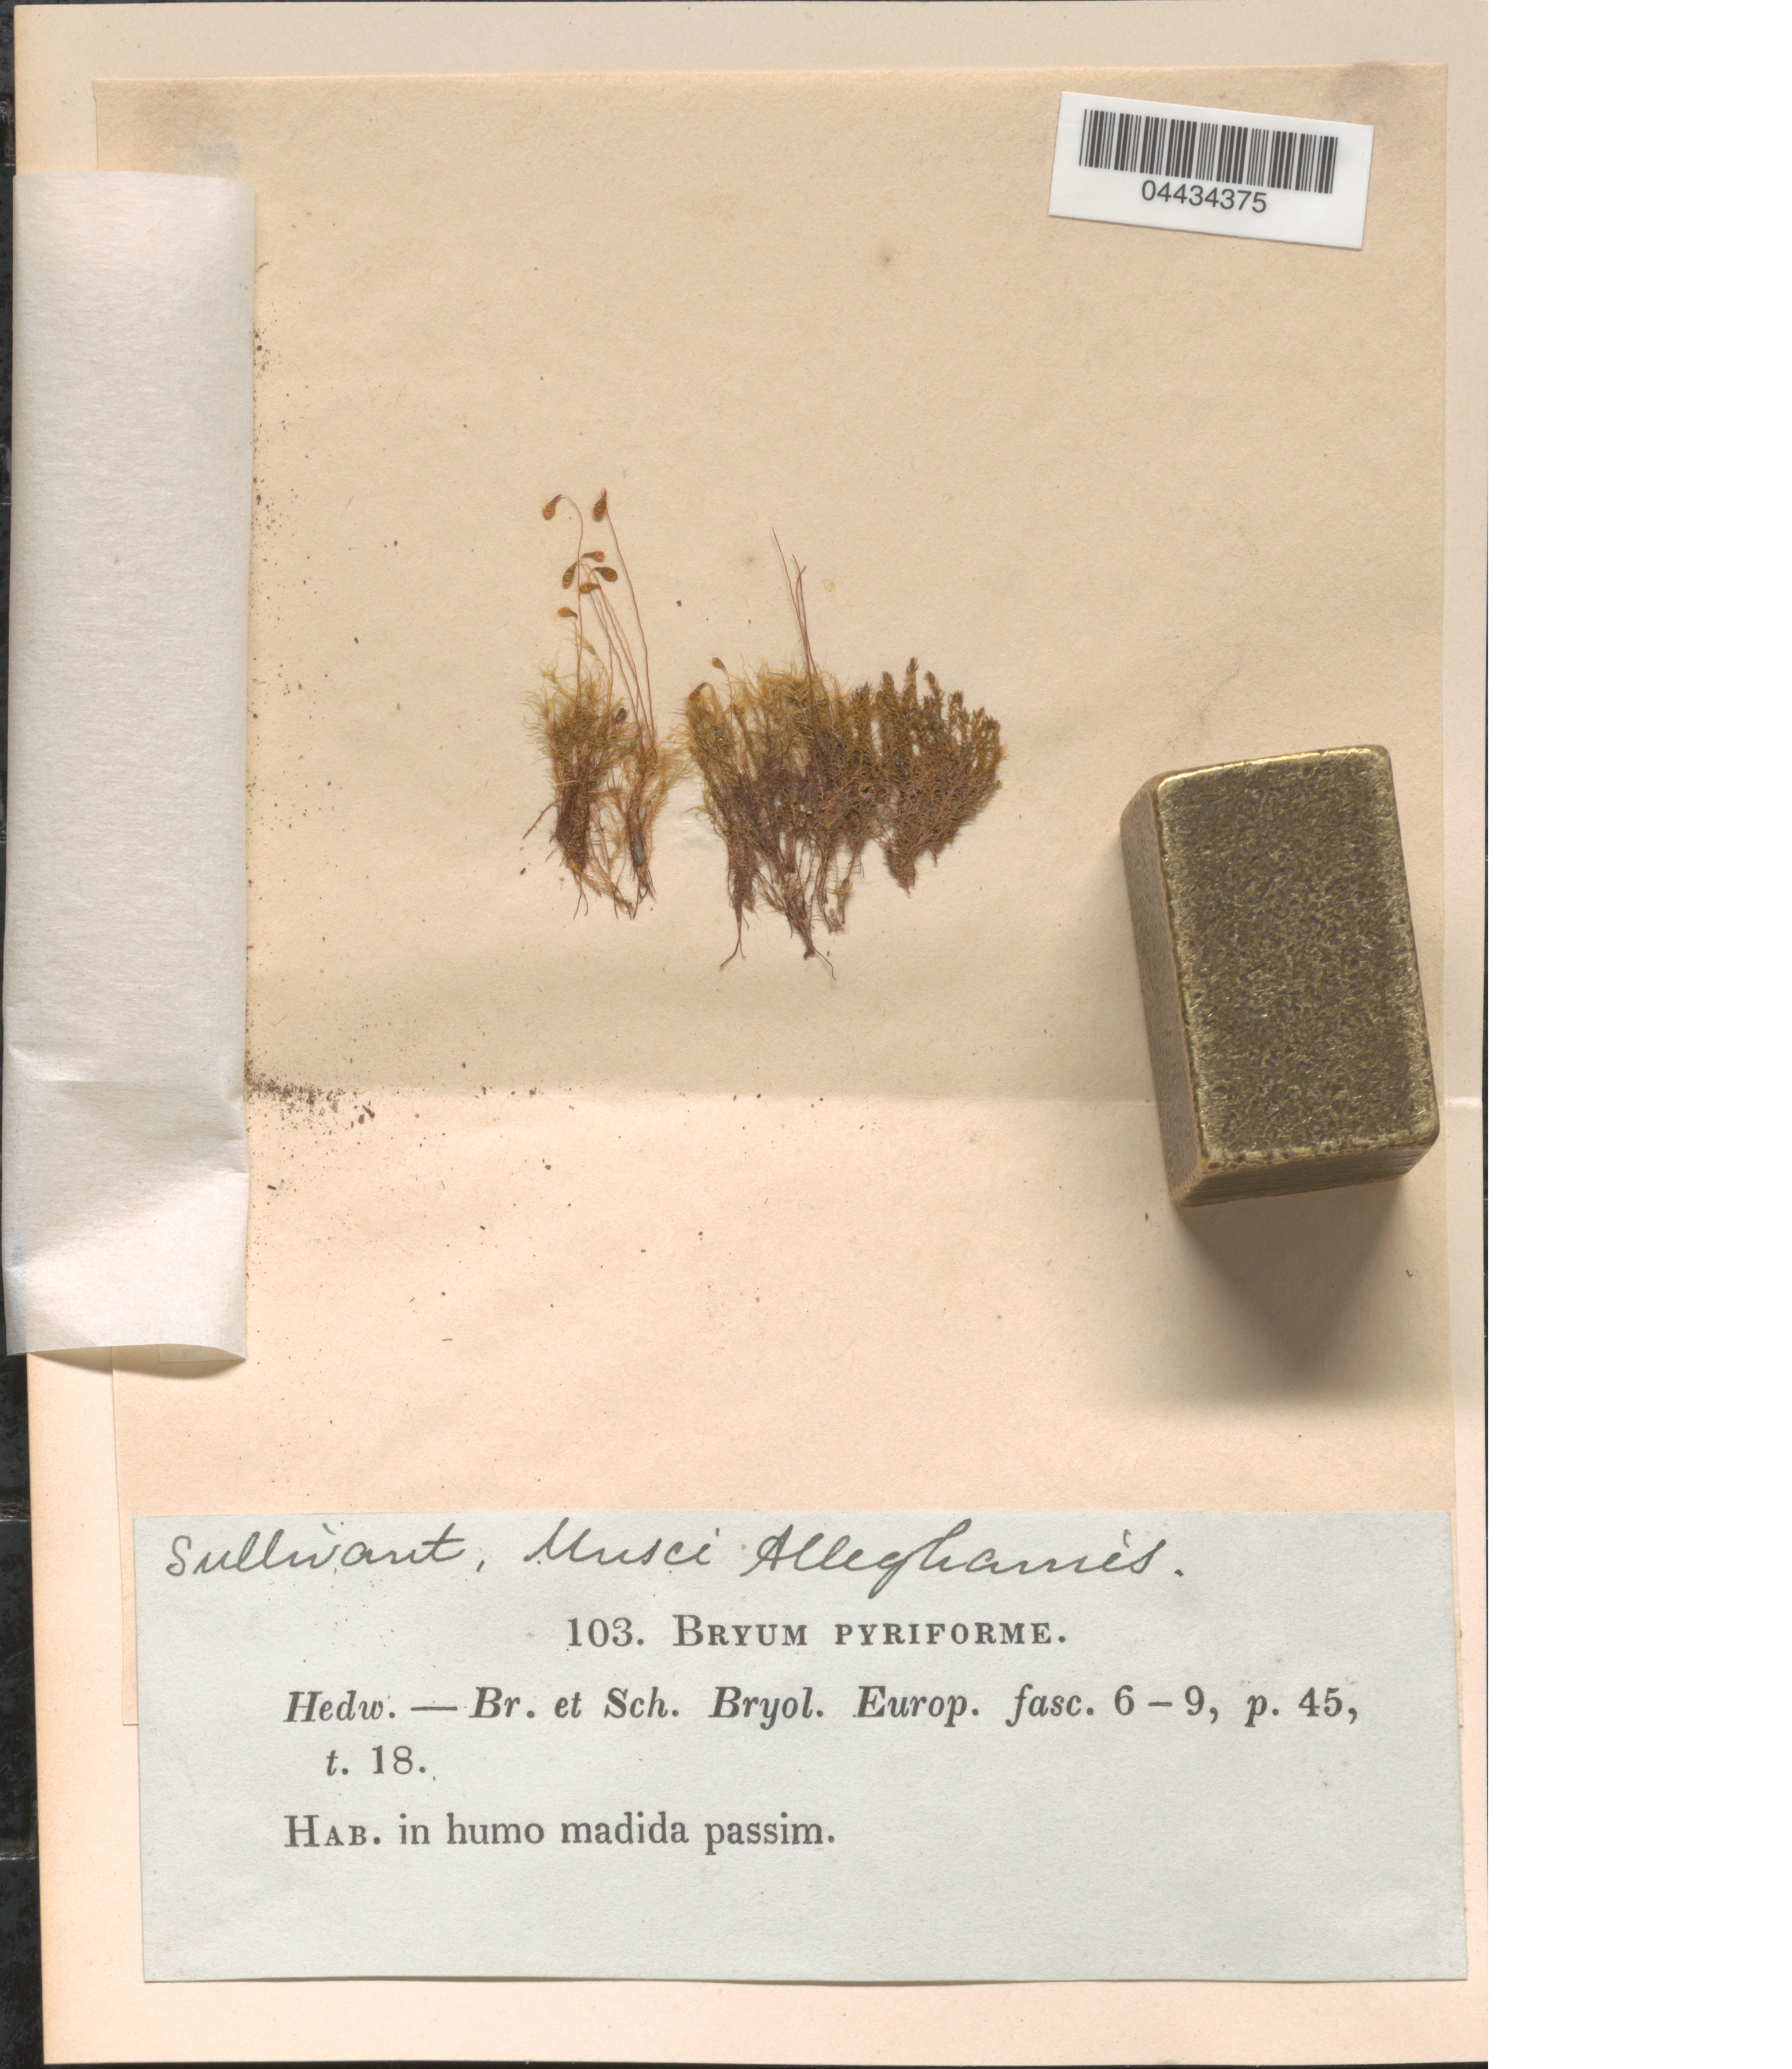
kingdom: Plantae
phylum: Bryophyta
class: Bryopsida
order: Bryales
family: Bryaceae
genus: Leptobryum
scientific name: Leptobryum pyriforme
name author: (Hedw.) Wilson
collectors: Sullivant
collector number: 103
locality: Alleghanies.